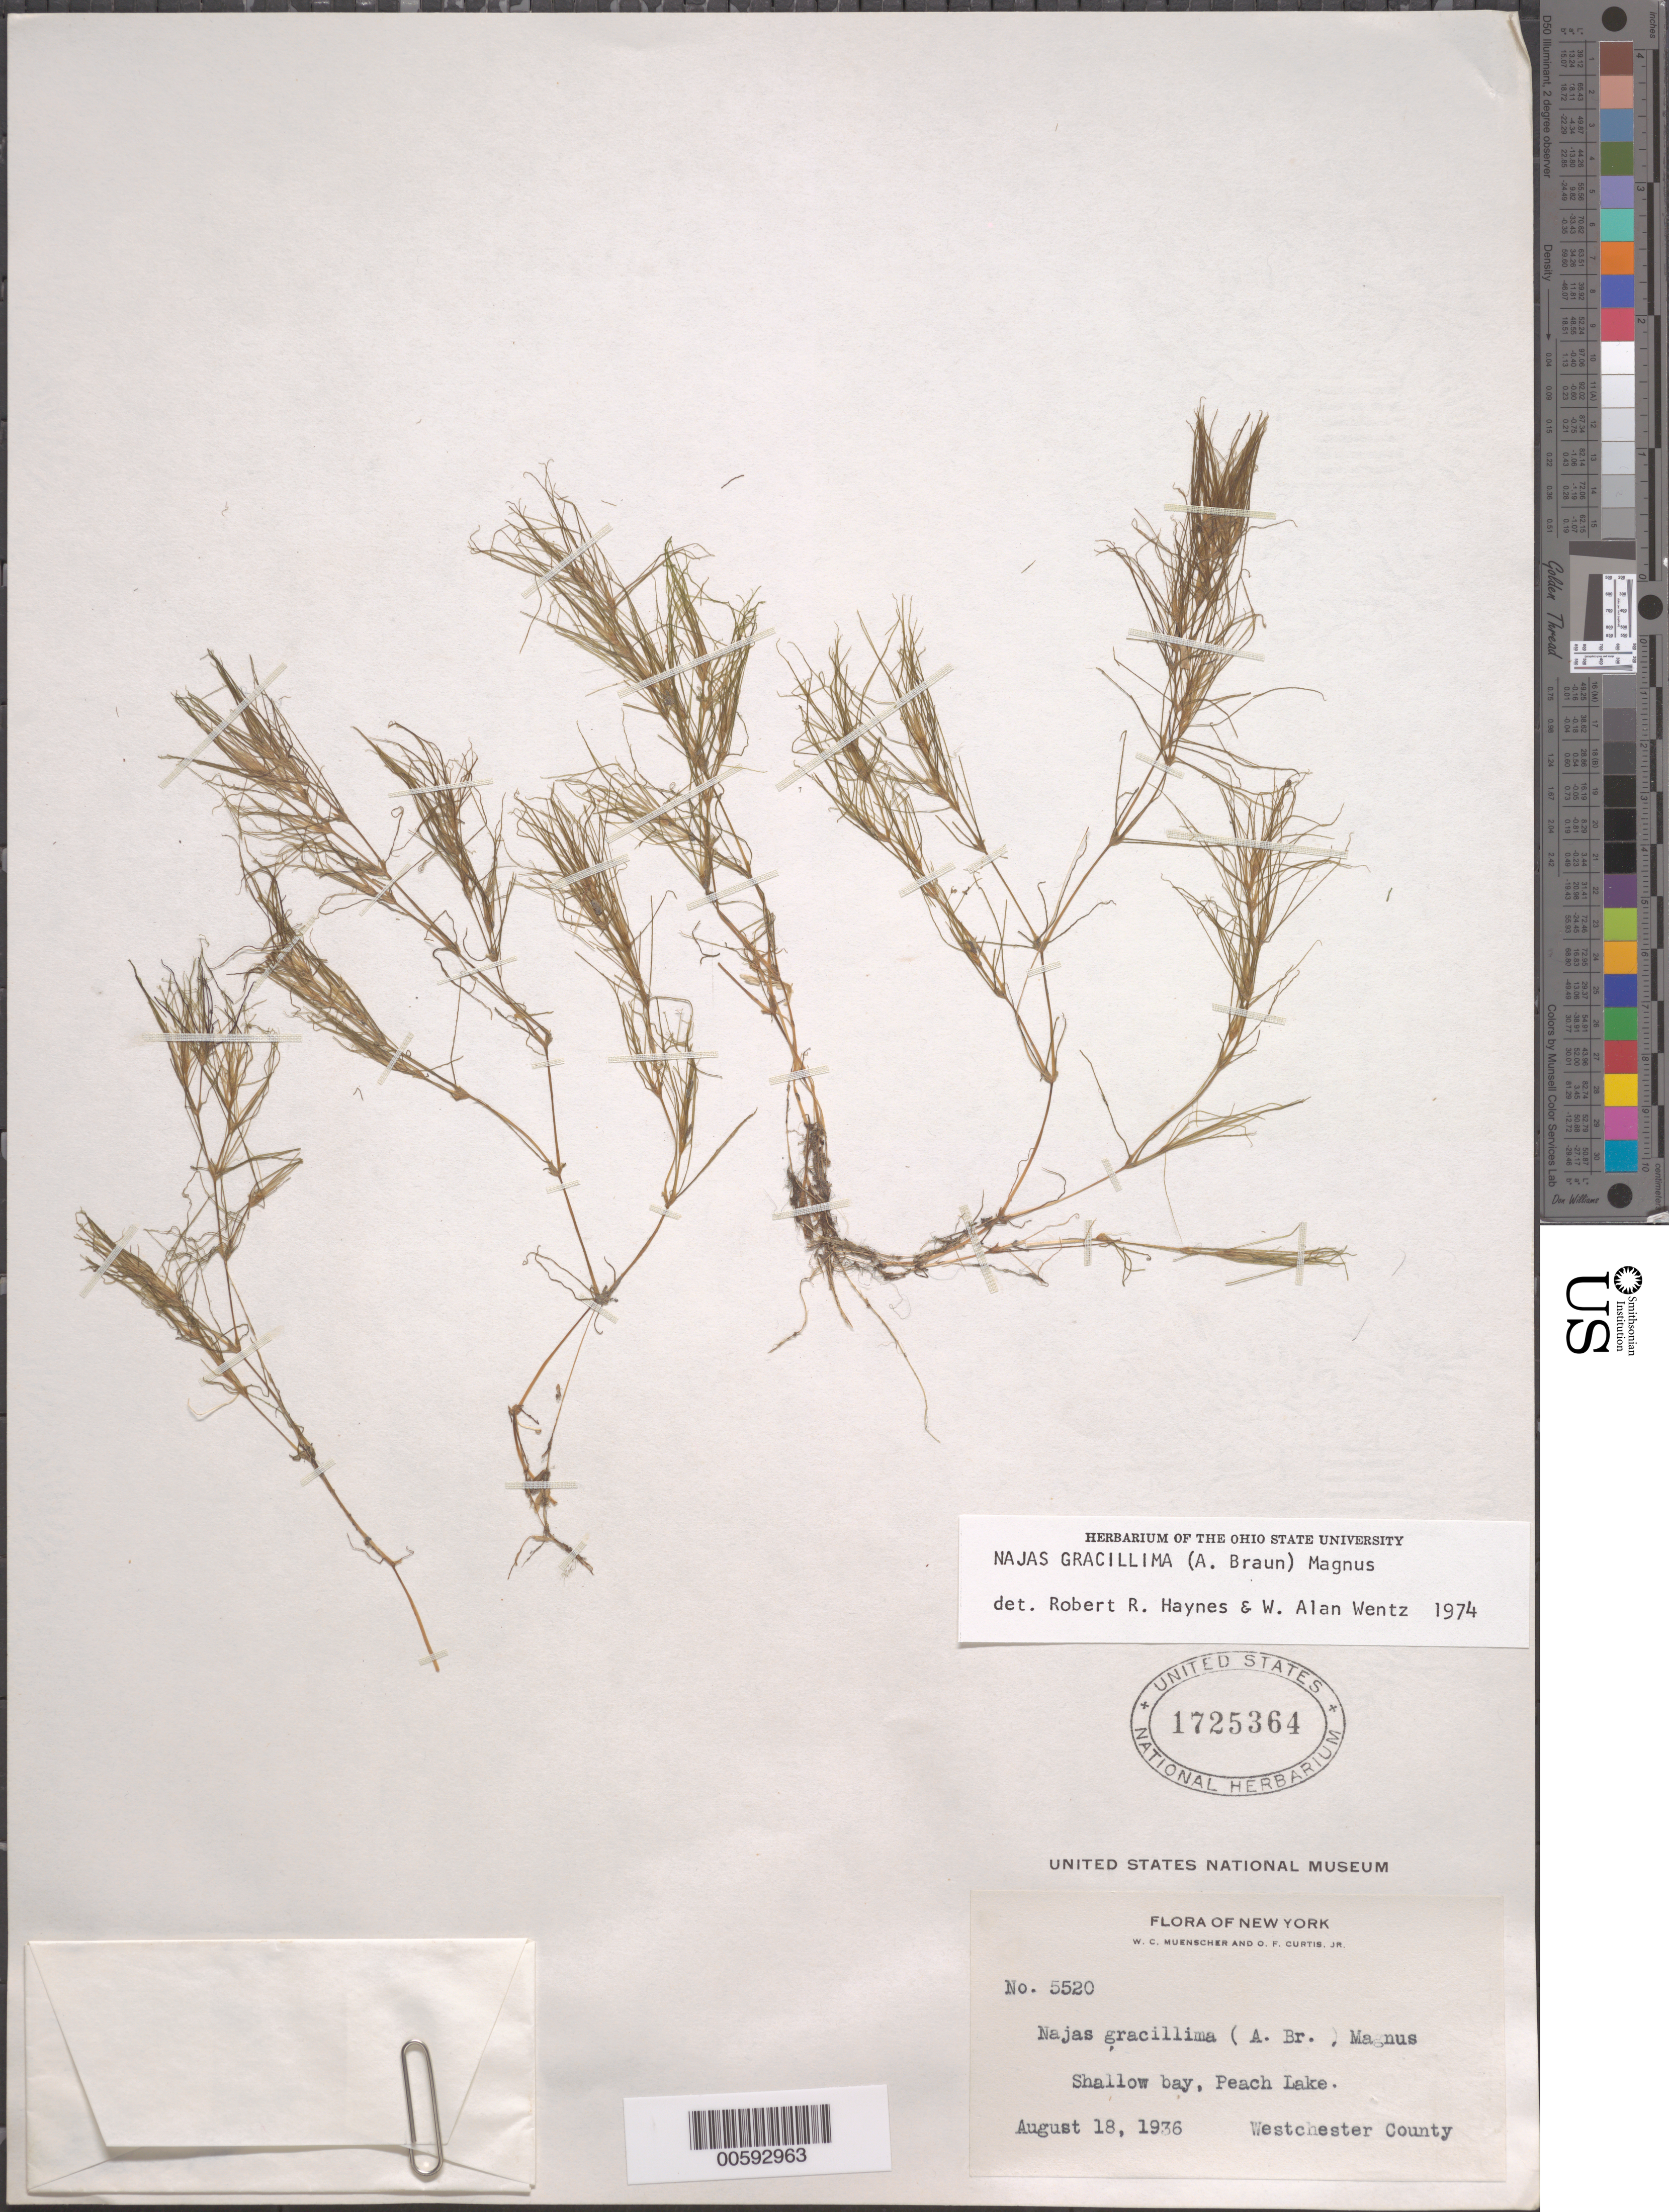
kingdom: Plantae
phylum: Tracheophyta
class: Liliopsida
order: Alismatales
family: Hydrocharitaceae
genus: Najas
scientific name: Najas gracillima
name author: (A. Braun) Magnus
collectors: W. Muenscher & O. Curtis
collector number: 5520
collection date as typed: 18 Aug 1936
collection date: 1936-08-18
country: United States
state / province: New York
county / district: Westchester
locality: Shallow Bay, Peach Lake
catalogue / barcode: US 1725364